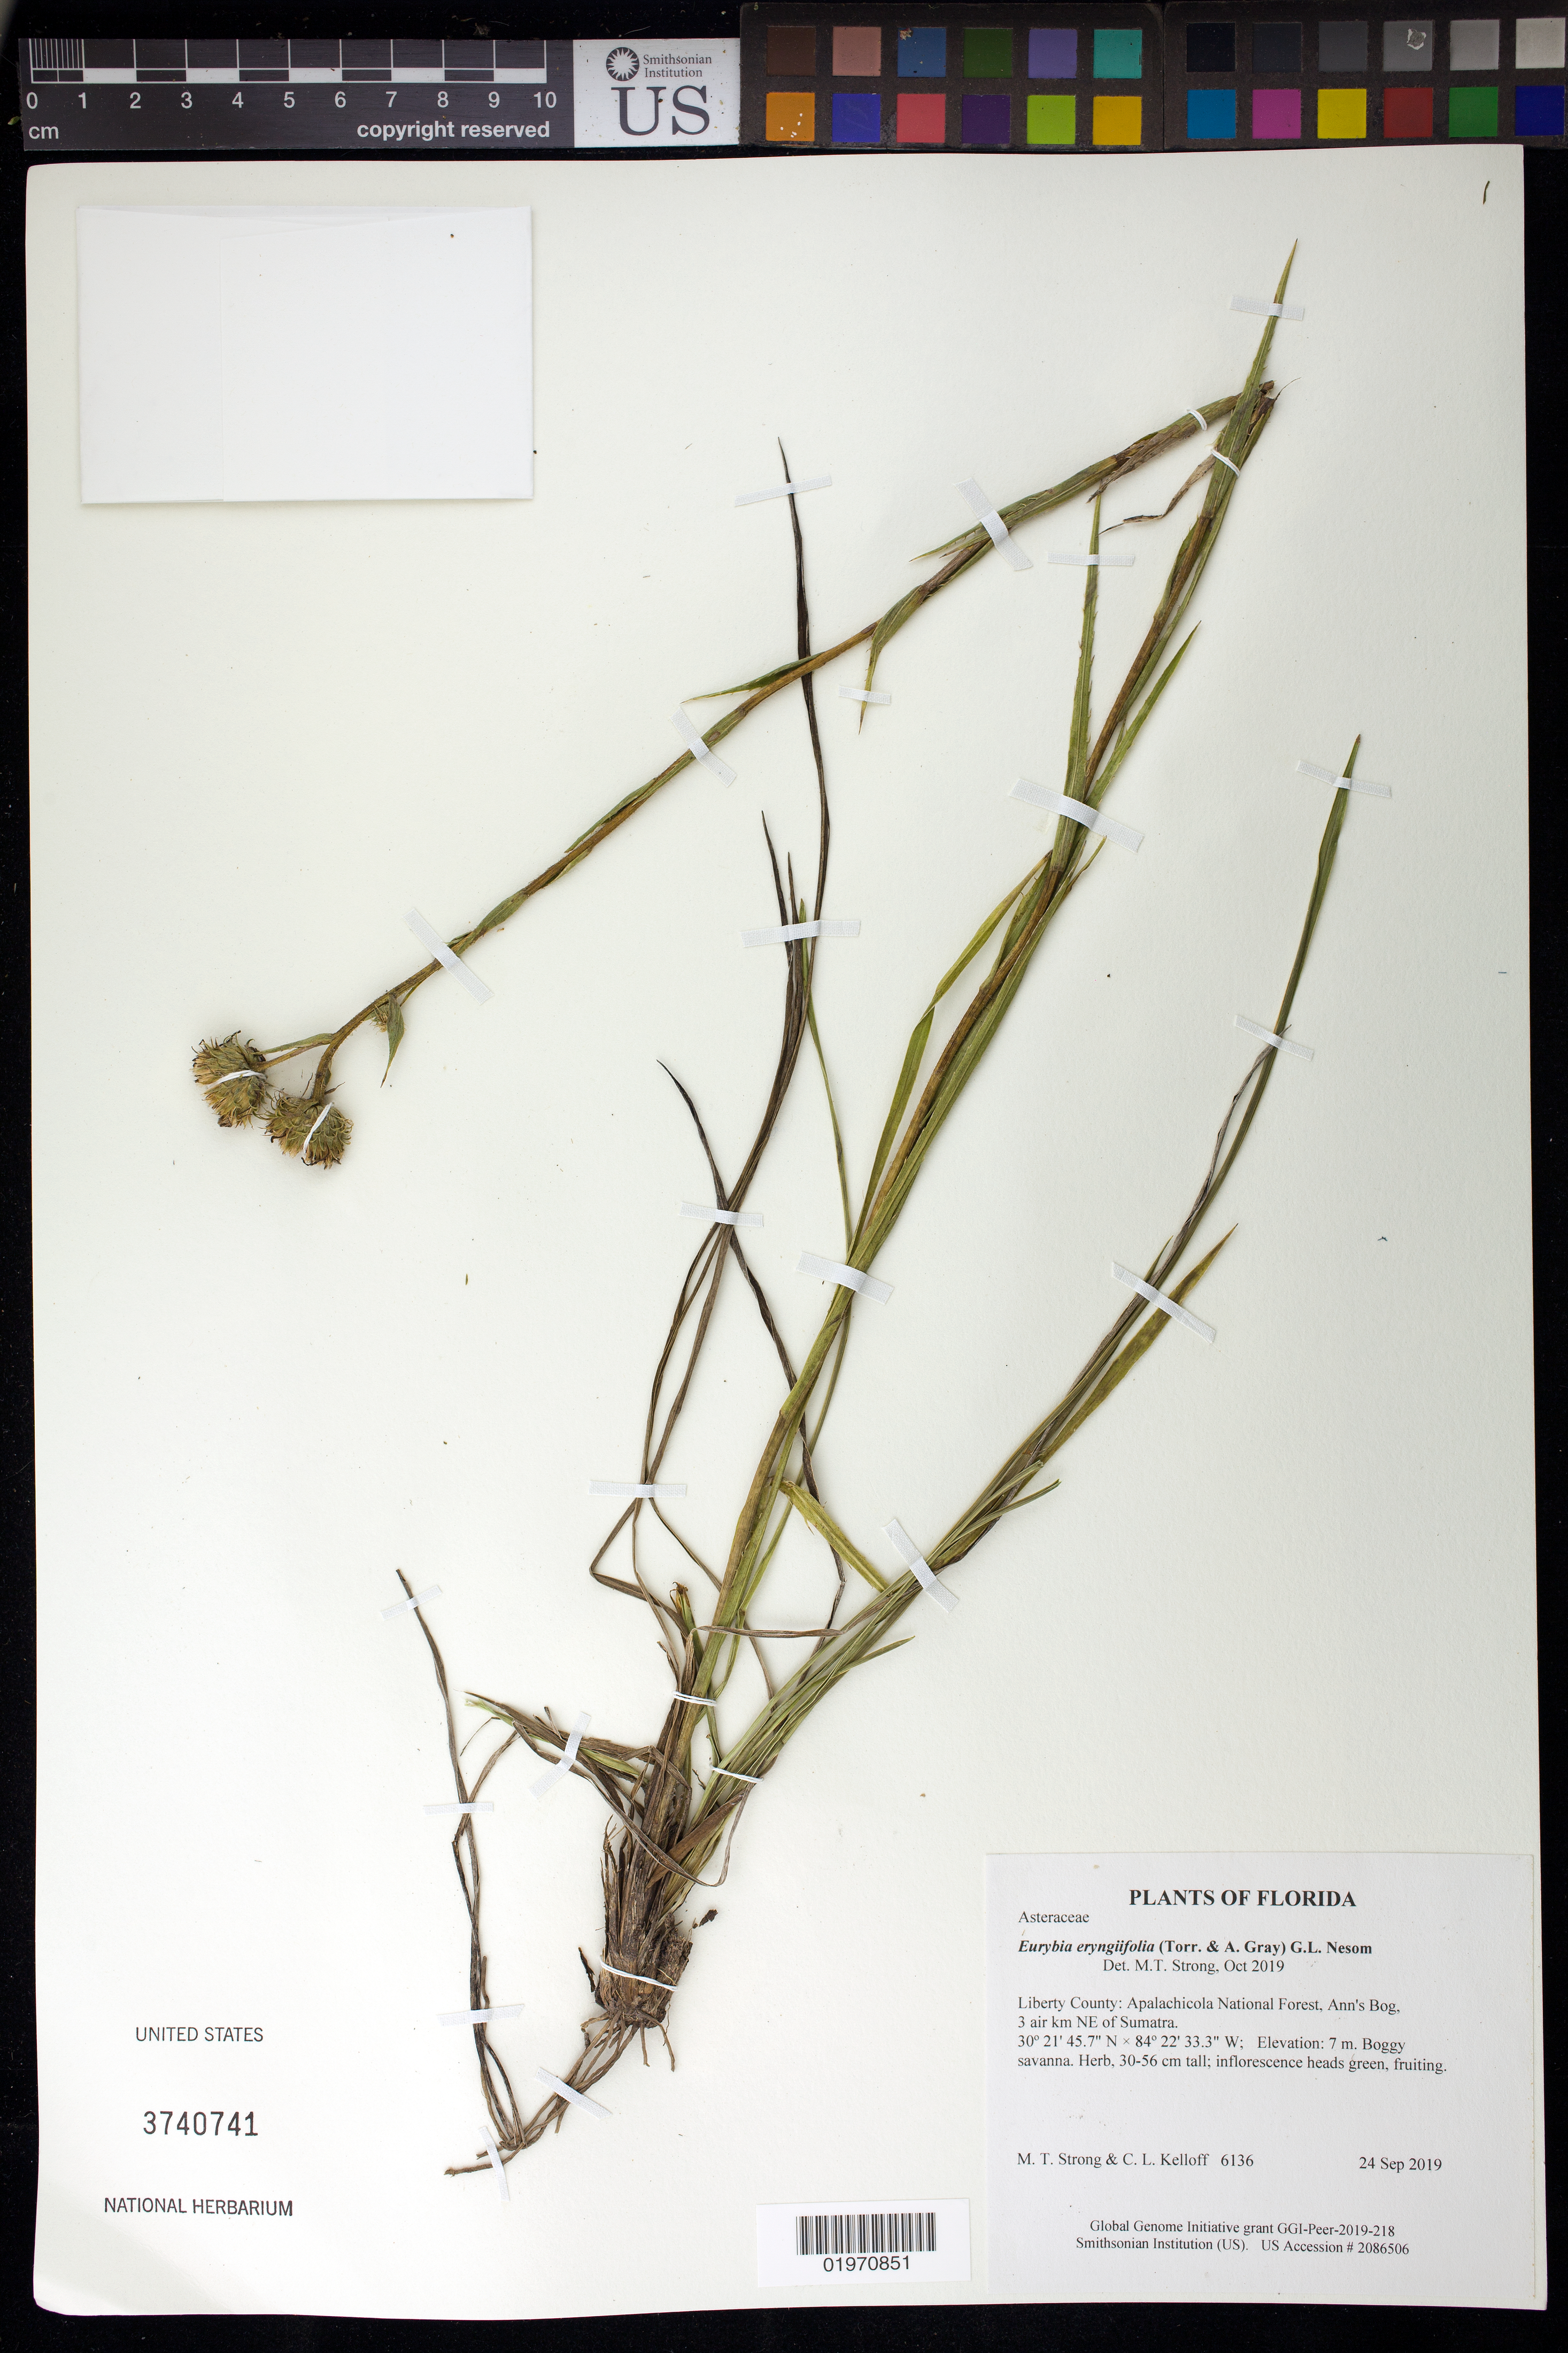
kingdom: Plantae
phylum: Tracheophyta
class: Magnoliopsida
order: Asterales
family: Asteraceae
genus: Eurybia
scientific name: Eurybia eryngiifolia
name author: (Torr. & A. Gray) G.L. Nesom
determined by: Strong, Mark T., (BOT), Smithsonian Institution - National Museum of Natural History (UNITED STATES)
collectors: M. T. Strong & C. L. Kelloff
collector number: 6136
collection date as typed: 24 Sep 2019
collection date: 2019-09-24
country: United States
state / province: Florida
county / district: Liberty County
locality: Apalachicola National Forest, Ann's Bog, 3 air km NE of Sumatra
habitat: Boggy savanna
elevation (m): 7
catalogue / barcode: US 3740741